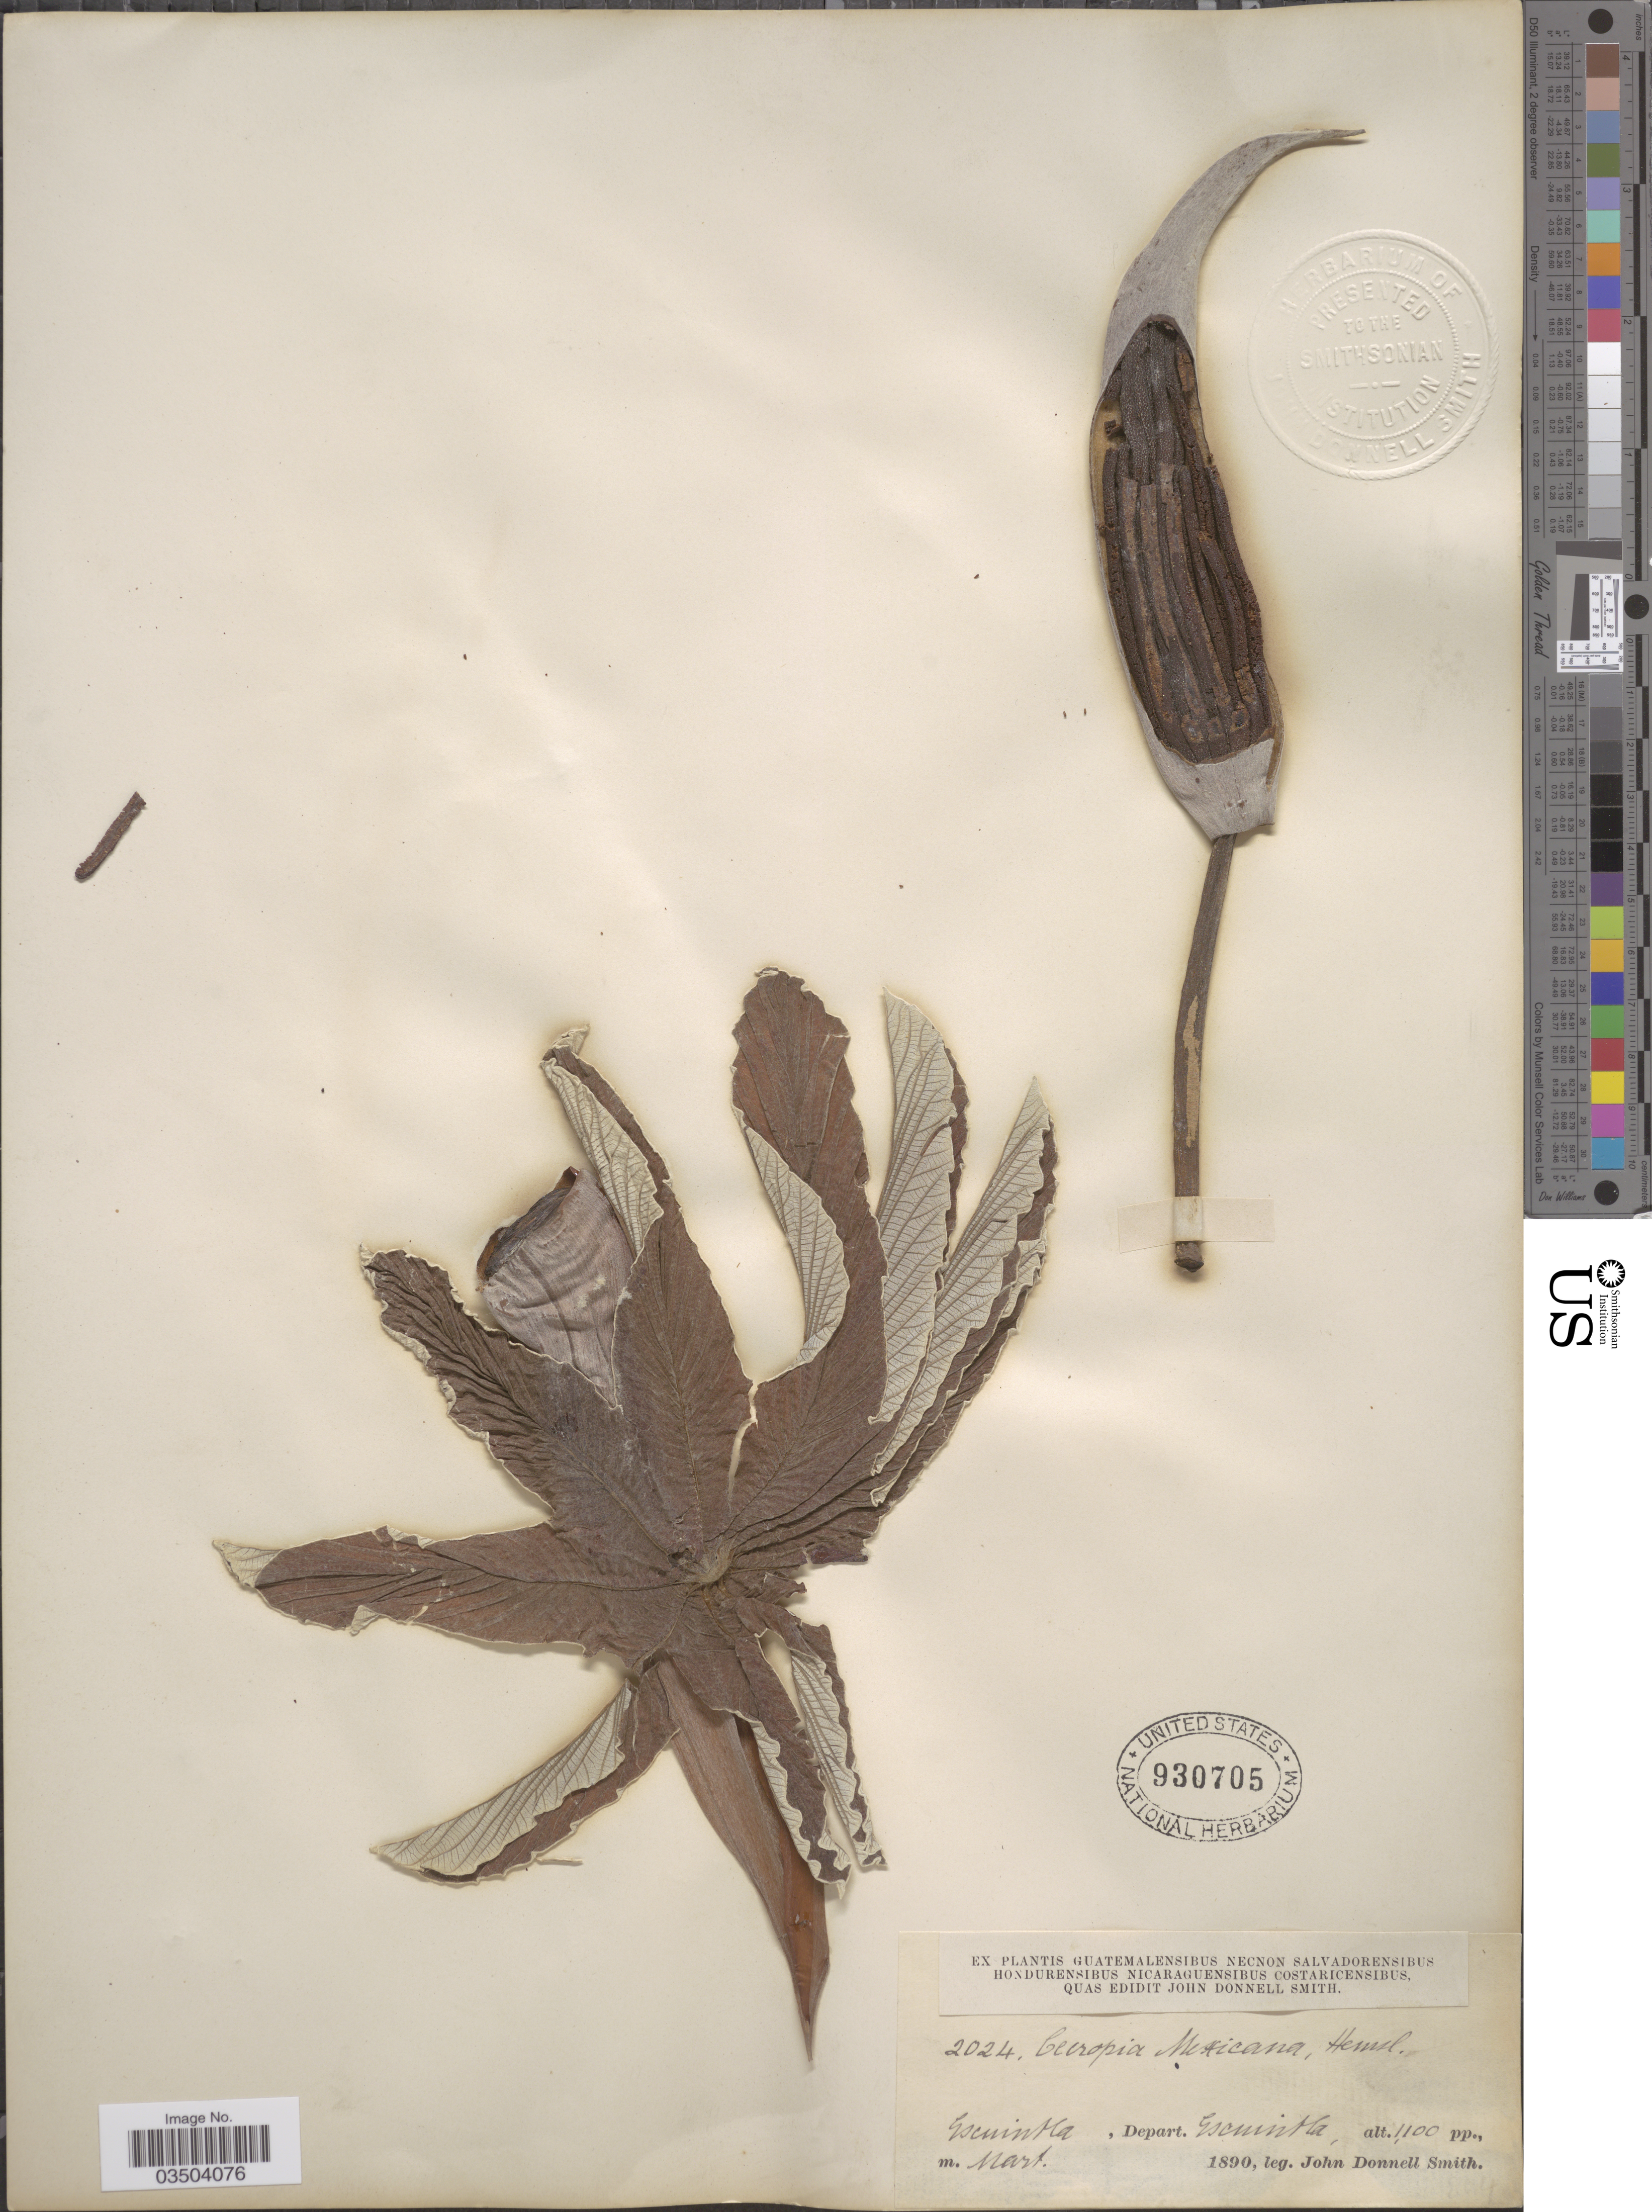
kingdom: Plantae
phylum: Tracheophyta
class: Magnoliopsida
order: Rosales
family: Urticaceae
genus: Cecropia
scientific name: Cecropia obtusifolia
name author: Bertol.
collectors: J. Donnell Smith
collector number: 2024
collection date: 1890-03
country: Guatemala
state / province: Escuintla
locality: Guatemalensibus. Escuintla, Depart. Escuintla.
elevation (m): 335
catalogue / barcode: US 930705